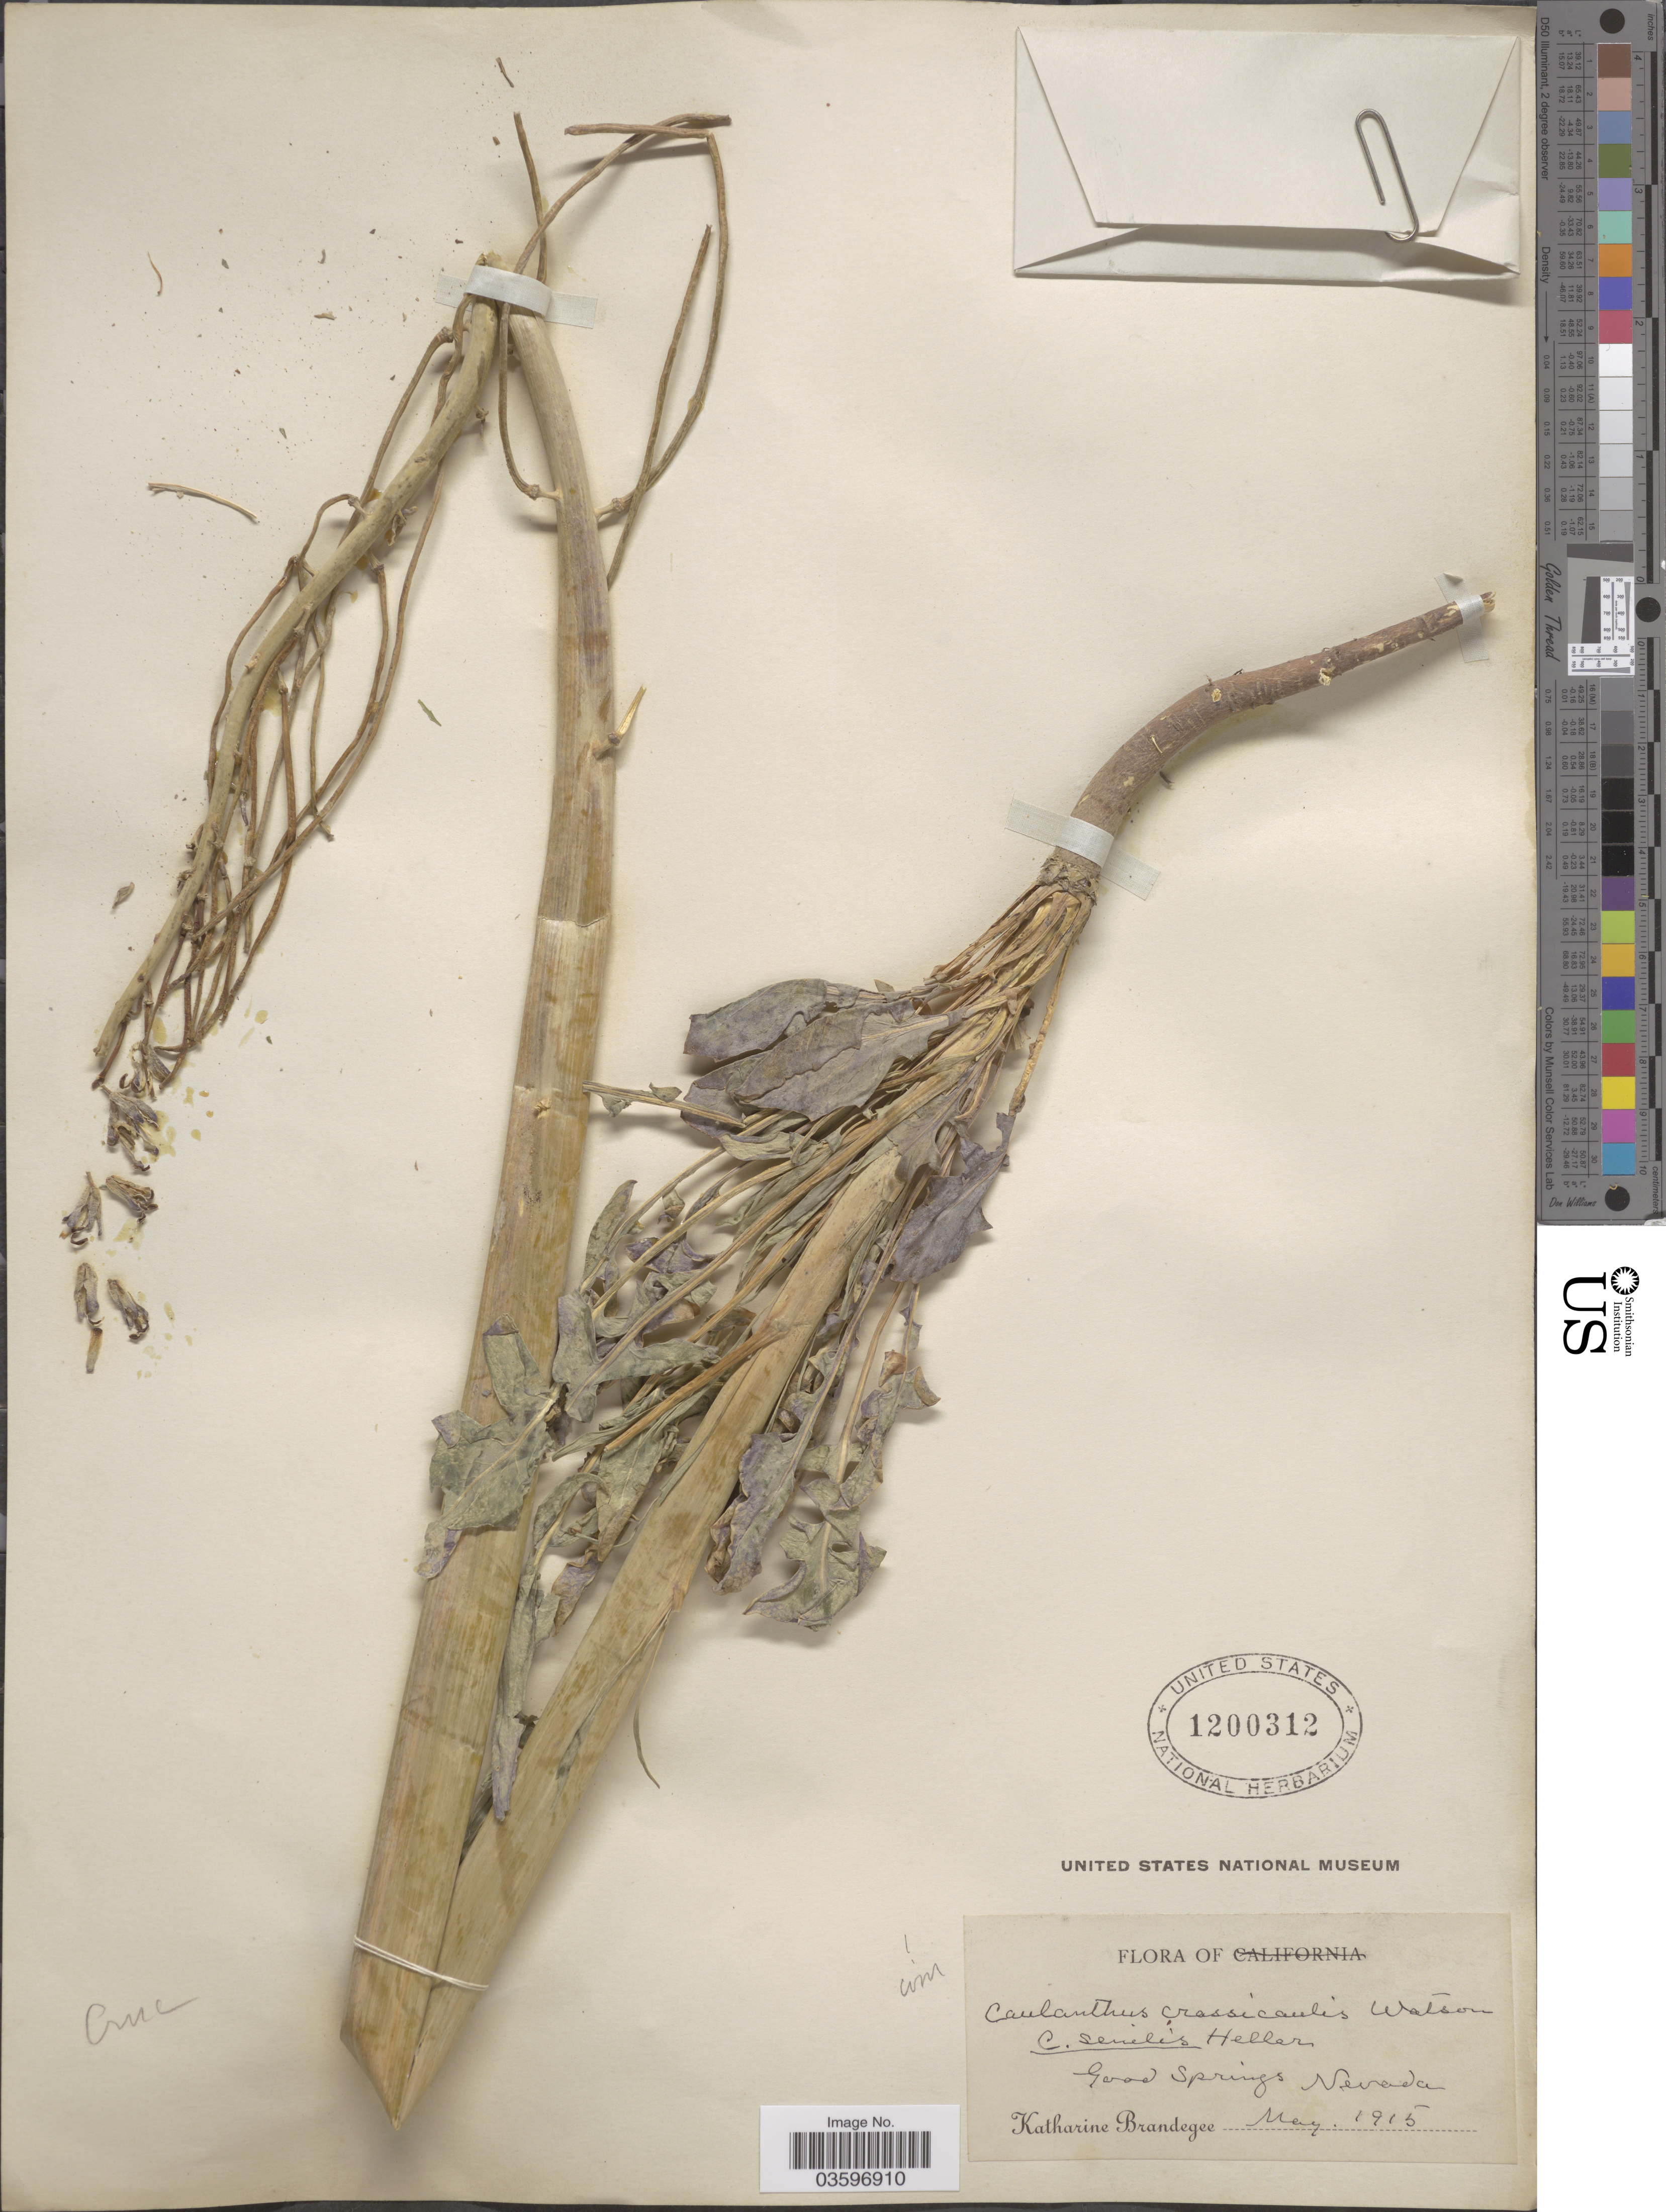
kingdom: Plantae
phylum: Tracheophyta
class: Magnoliopsida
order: Brassicales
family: Brassicaceae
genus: Caulanthus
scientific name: Caulanthus crassicaulis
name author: S. Watson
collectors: M. K. Brandegee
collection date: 1915-05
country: United States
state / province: Nevada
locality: Good Springs.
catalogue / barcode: US 1200312